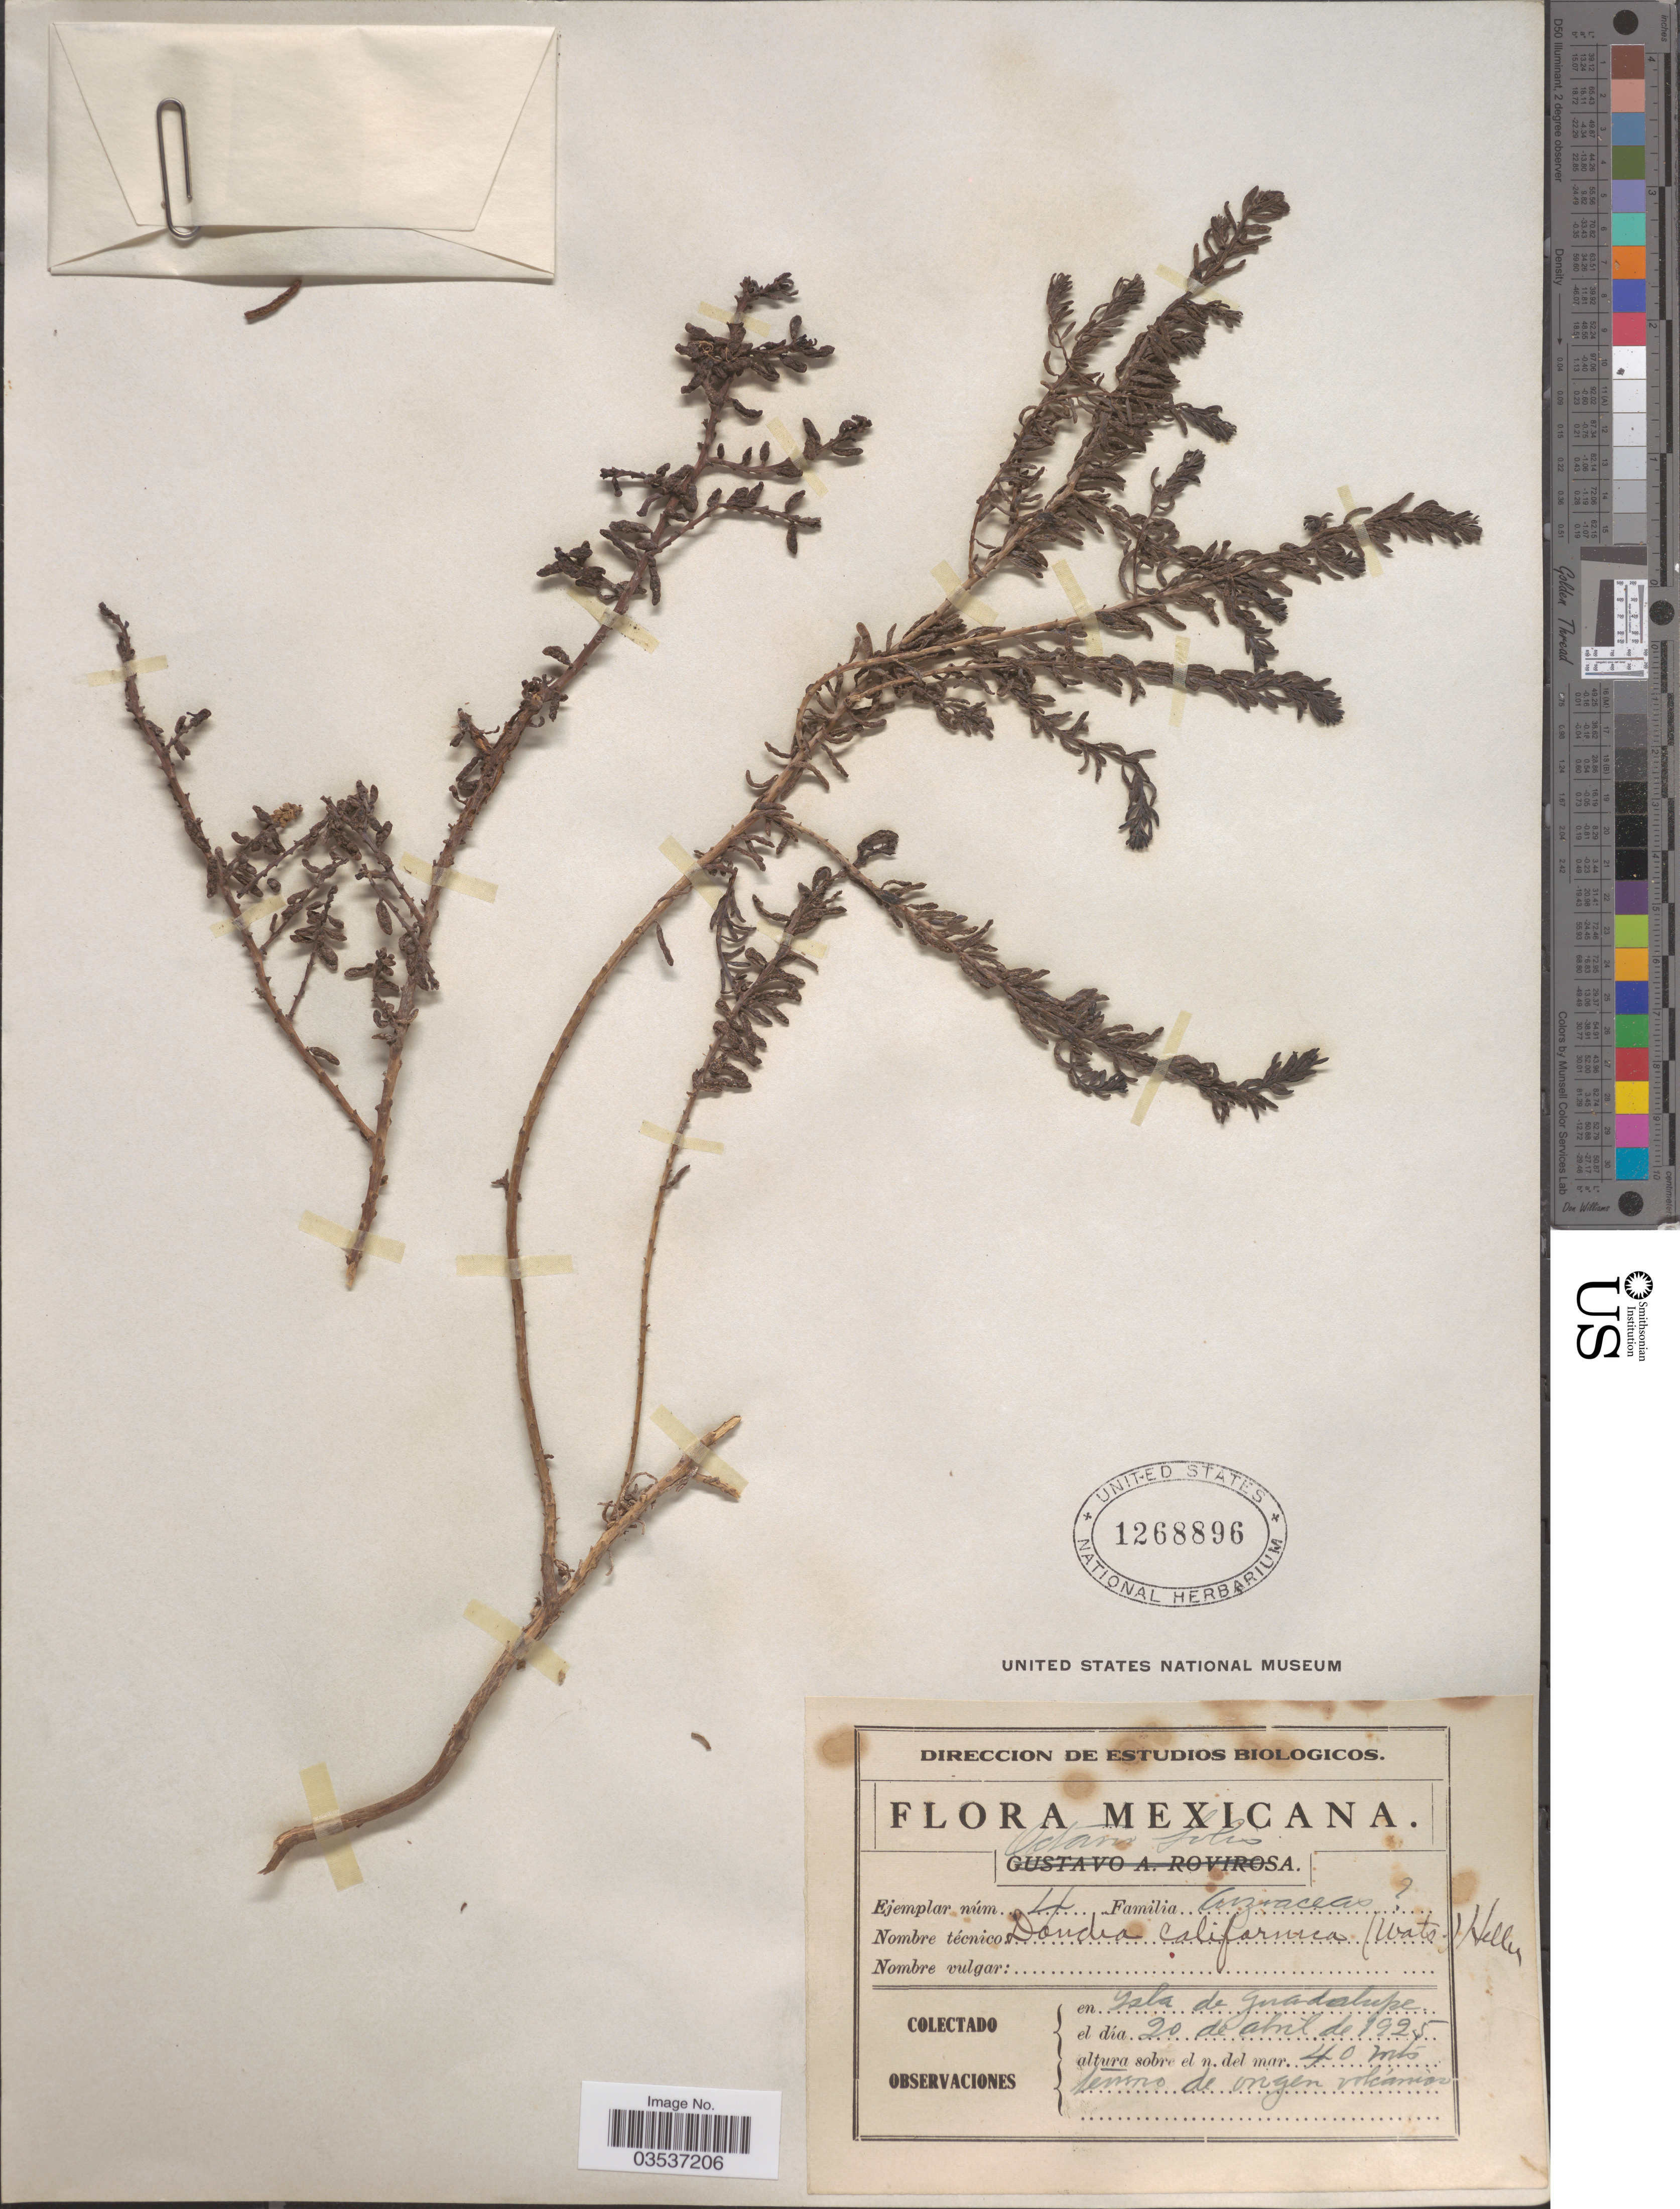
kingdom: Plantae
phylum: Tracheophyta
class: Magnoliopsida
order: Caryophyllales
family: Amaranthaceae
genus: Suaeda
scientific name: Suaeda californica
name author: S. Watson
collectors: O. Solis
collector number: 4?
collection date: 1925-04-20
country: Mexico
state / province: Baja California Norte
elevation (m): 40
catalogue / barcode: US 1268896